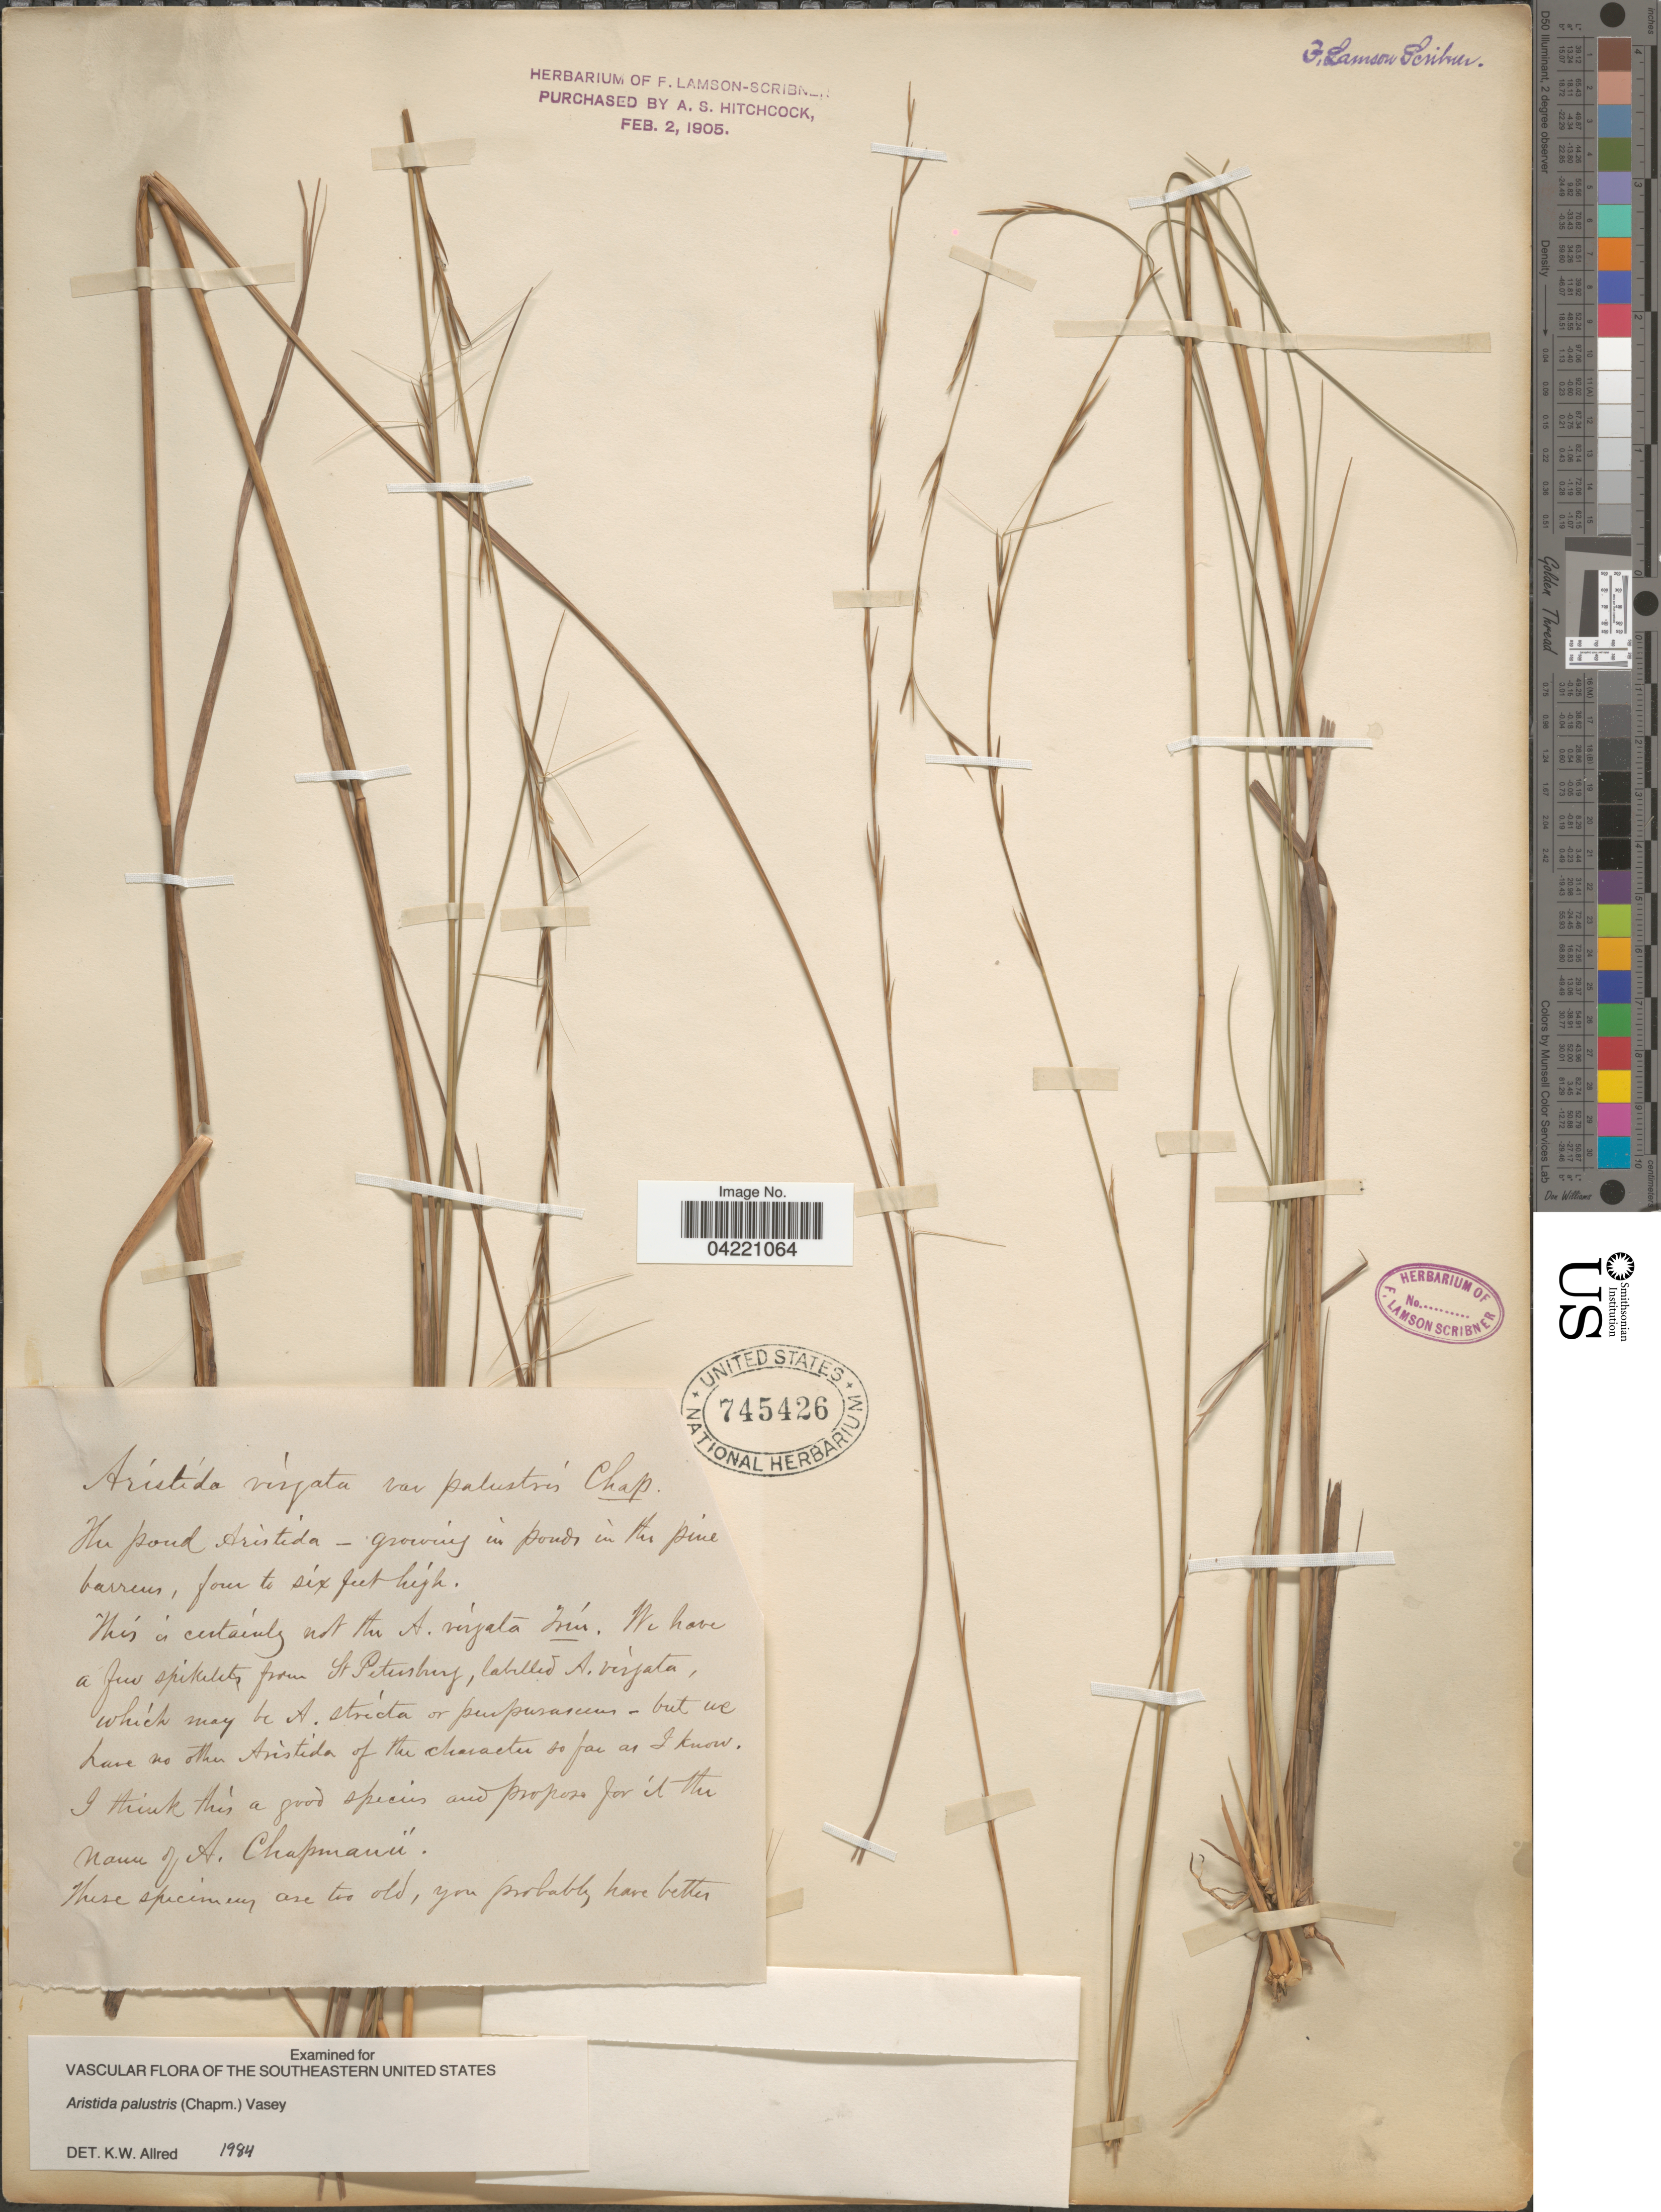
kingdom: Plantae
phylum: Tracheophyta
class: Liliopsida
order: Poales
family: Poaceae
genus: Aristida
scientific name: Aristida palustris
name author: (Chapm.) Vasey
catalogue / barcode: US 745426